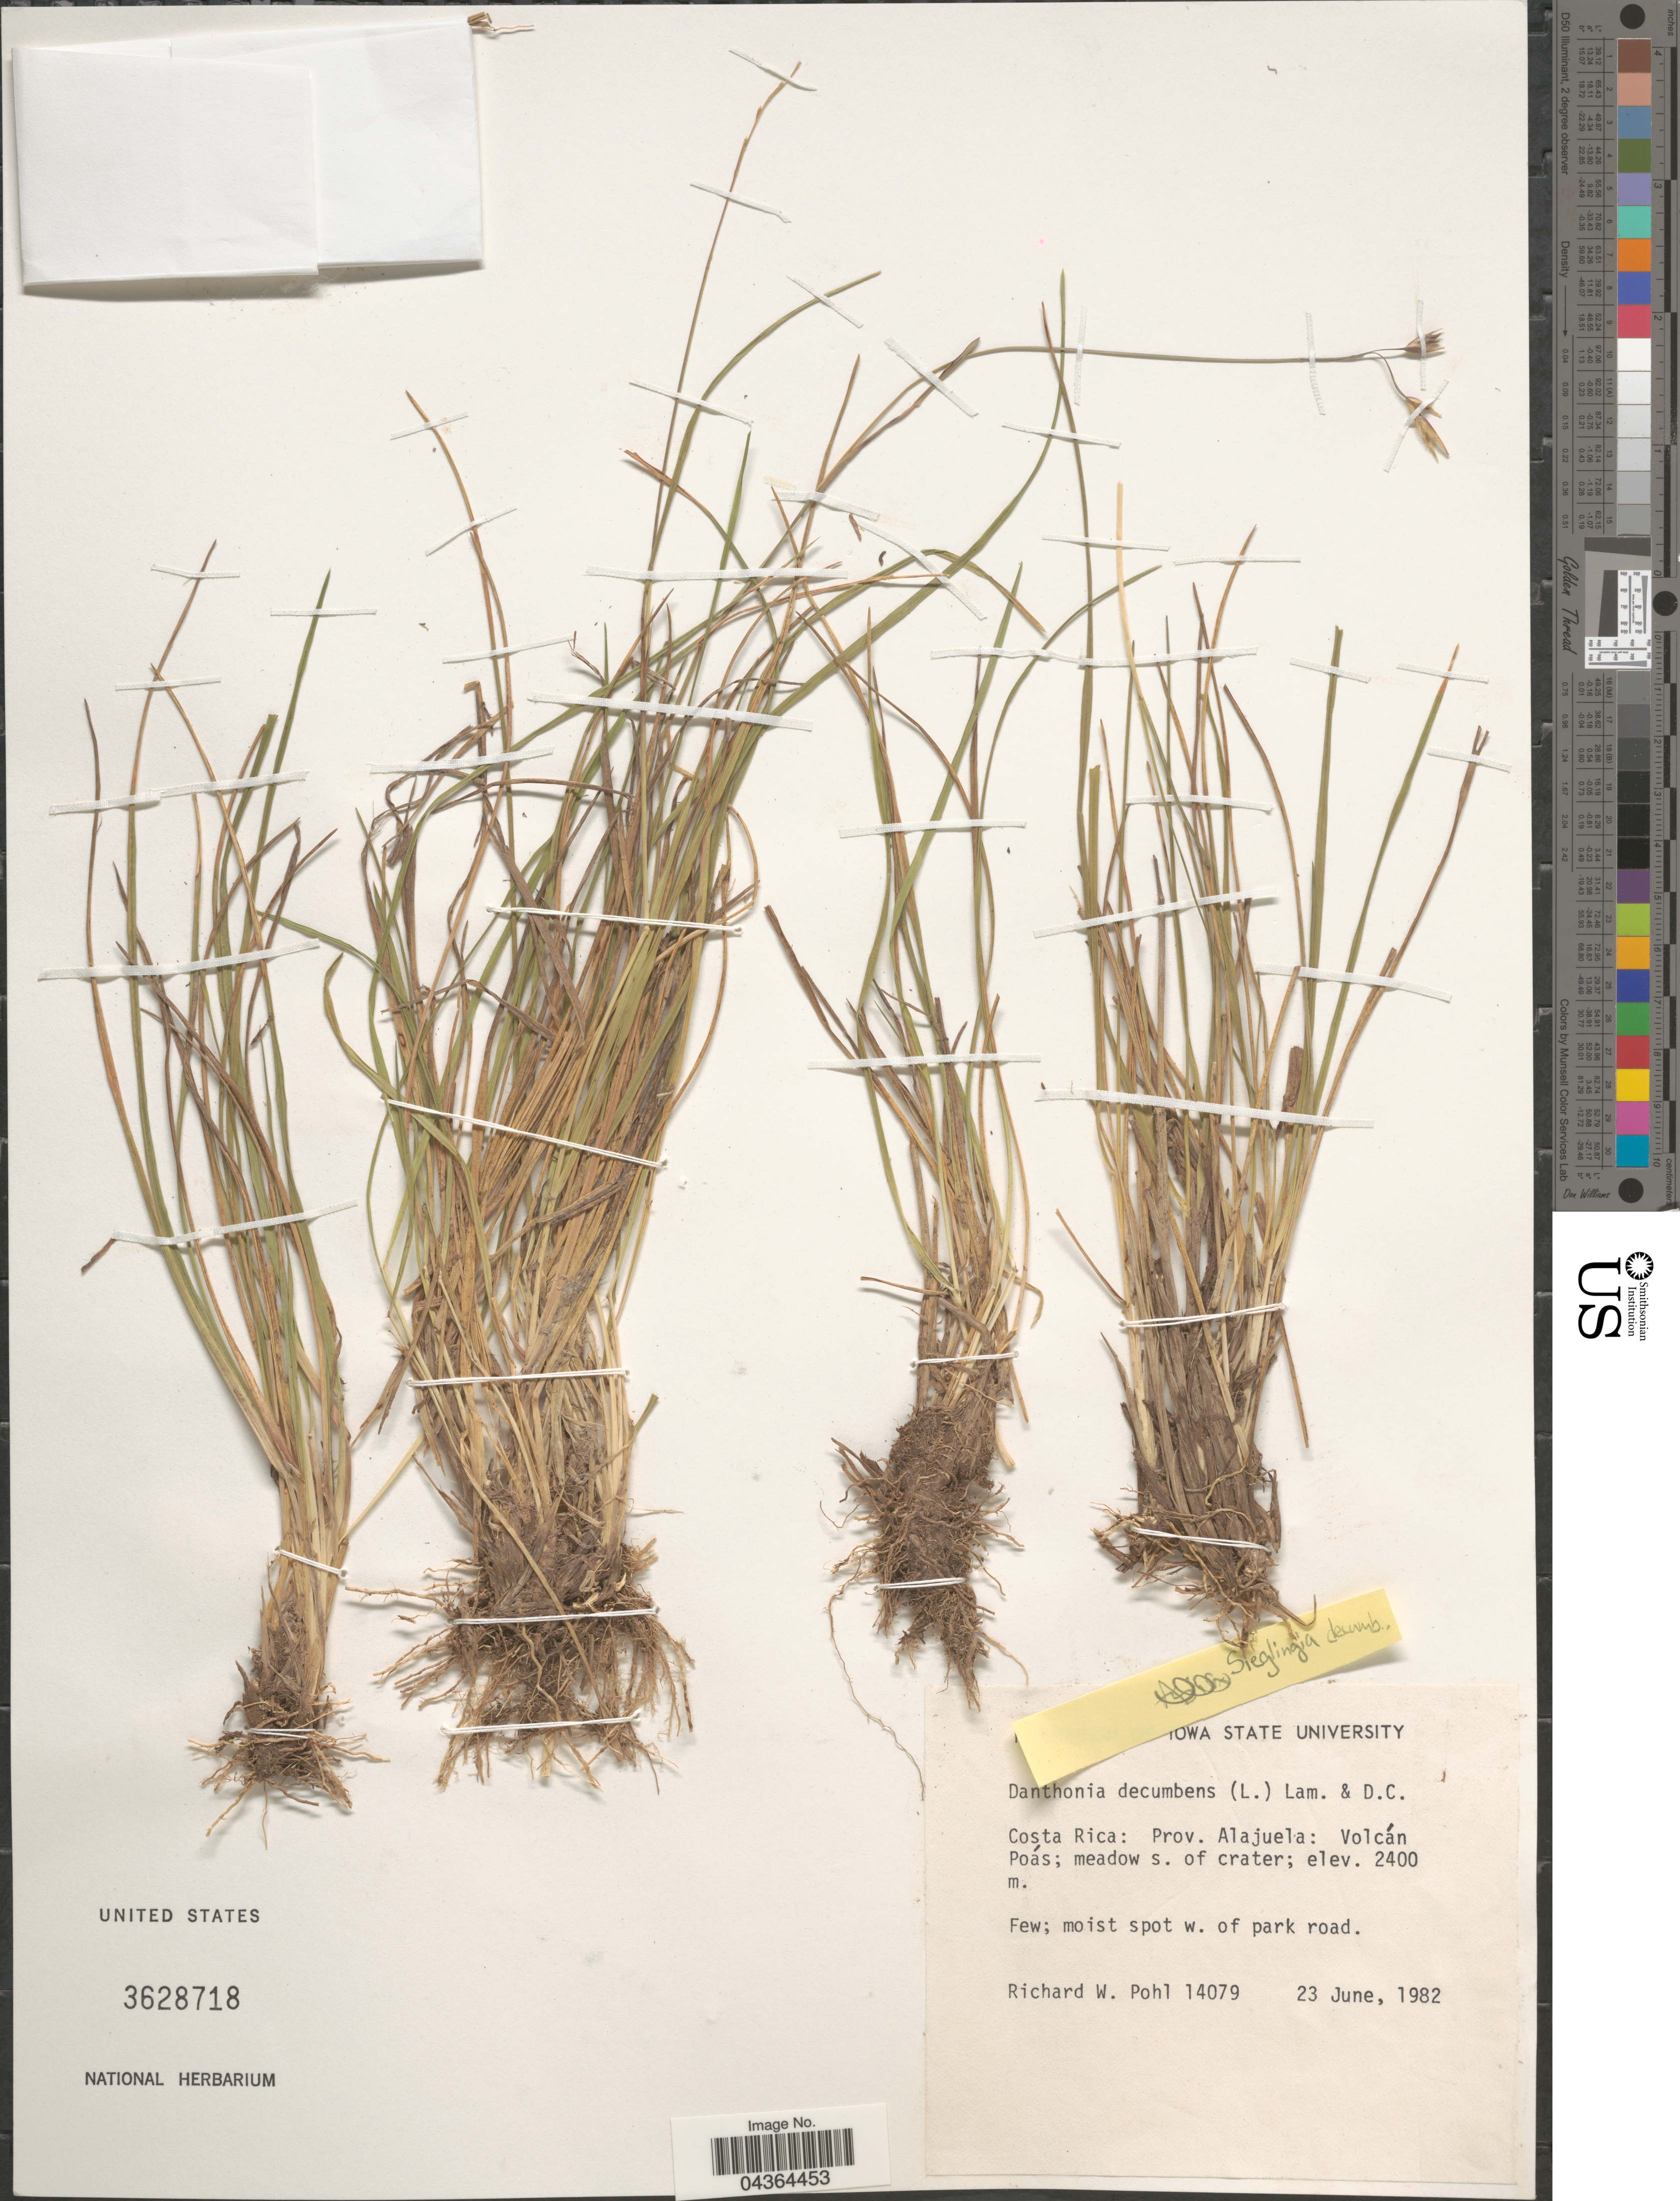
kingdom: Plantae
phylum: Tracheophyta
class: Liliopsida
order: Poales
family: Poaceae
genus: Danthonia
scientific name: Danthonia decumbens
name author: (L.) DC.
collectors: R. W. Pohl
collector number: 14079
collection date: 1982-06-23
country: Costa Rica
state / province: Alajuela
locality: Volcán Poás; meadow s. of crater; moist spot w. of park road.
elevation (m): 2400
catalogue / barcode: US 3628718